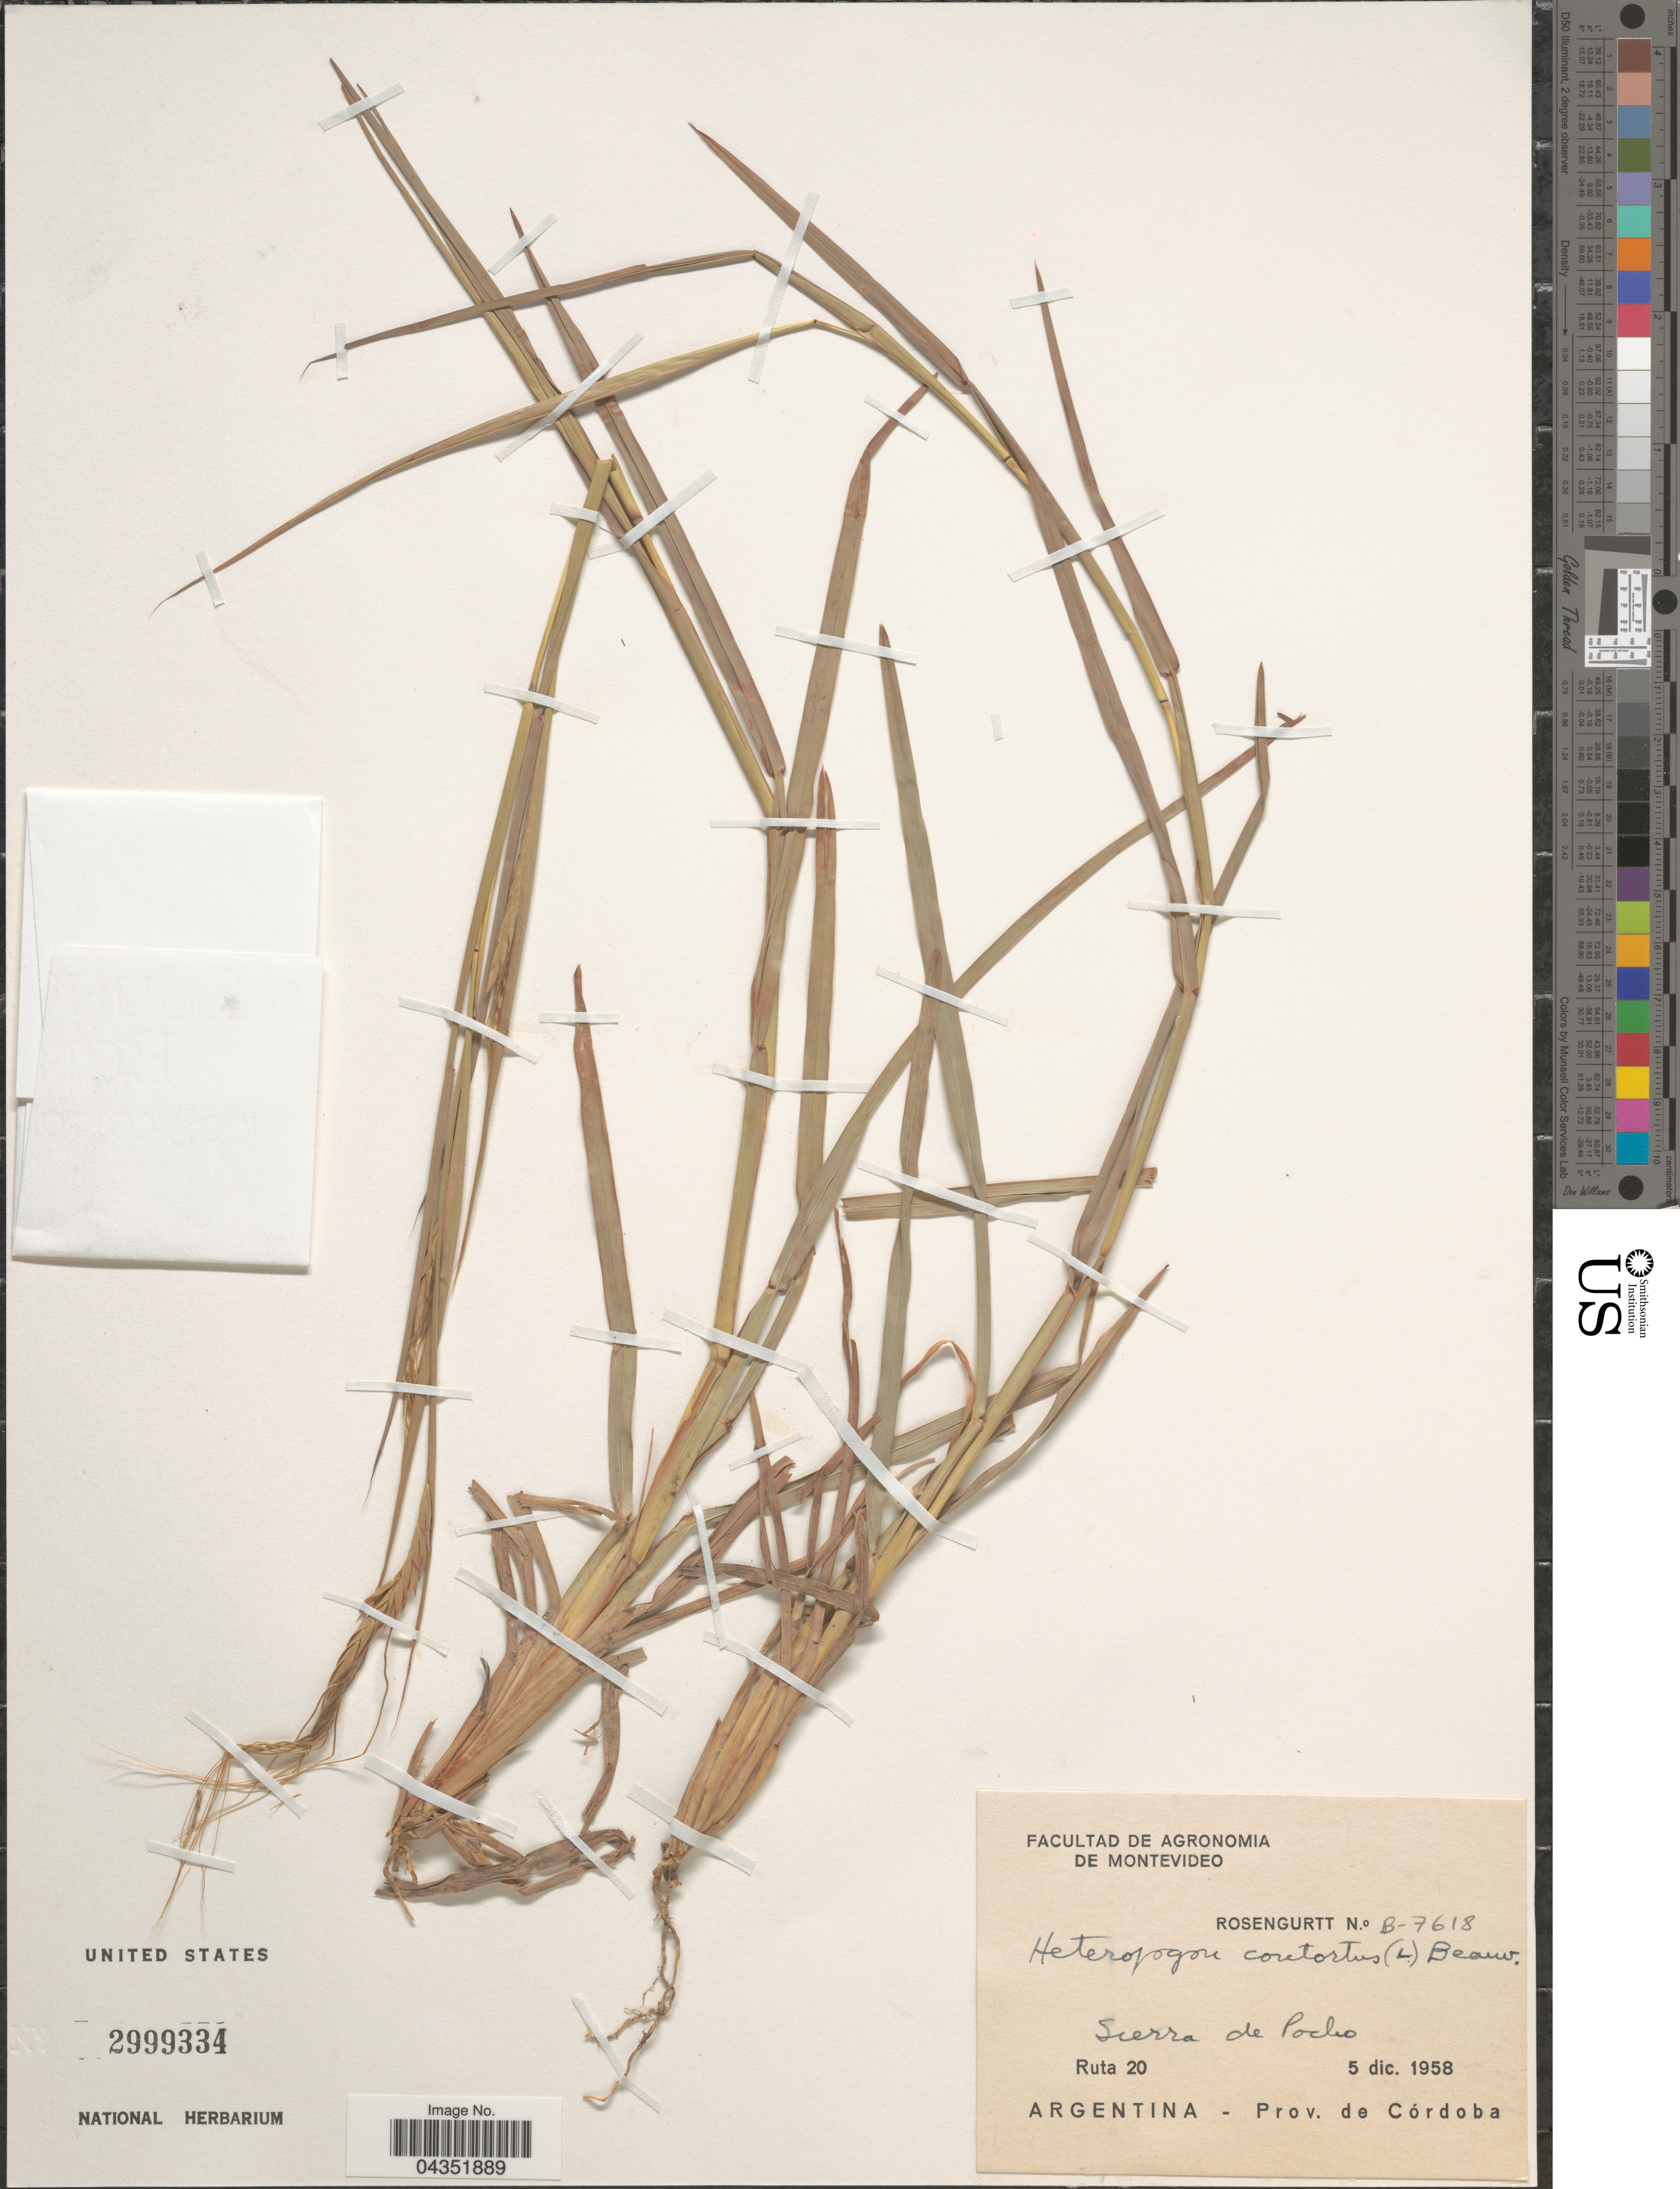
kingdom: Plantae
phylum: Tracheophyta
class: Liliopsida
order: Poales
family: Poaceae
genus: Heteropogon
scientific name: Heteropogon contortus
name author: (L.) P. Beauv. ex Roem. & Schult.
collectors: Rosengurtt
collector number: B-7618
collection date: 1958-12-05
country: Argentina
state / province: Cordoba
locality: Sierra de Pocho. Ruta 20.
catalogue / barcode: US 2999334